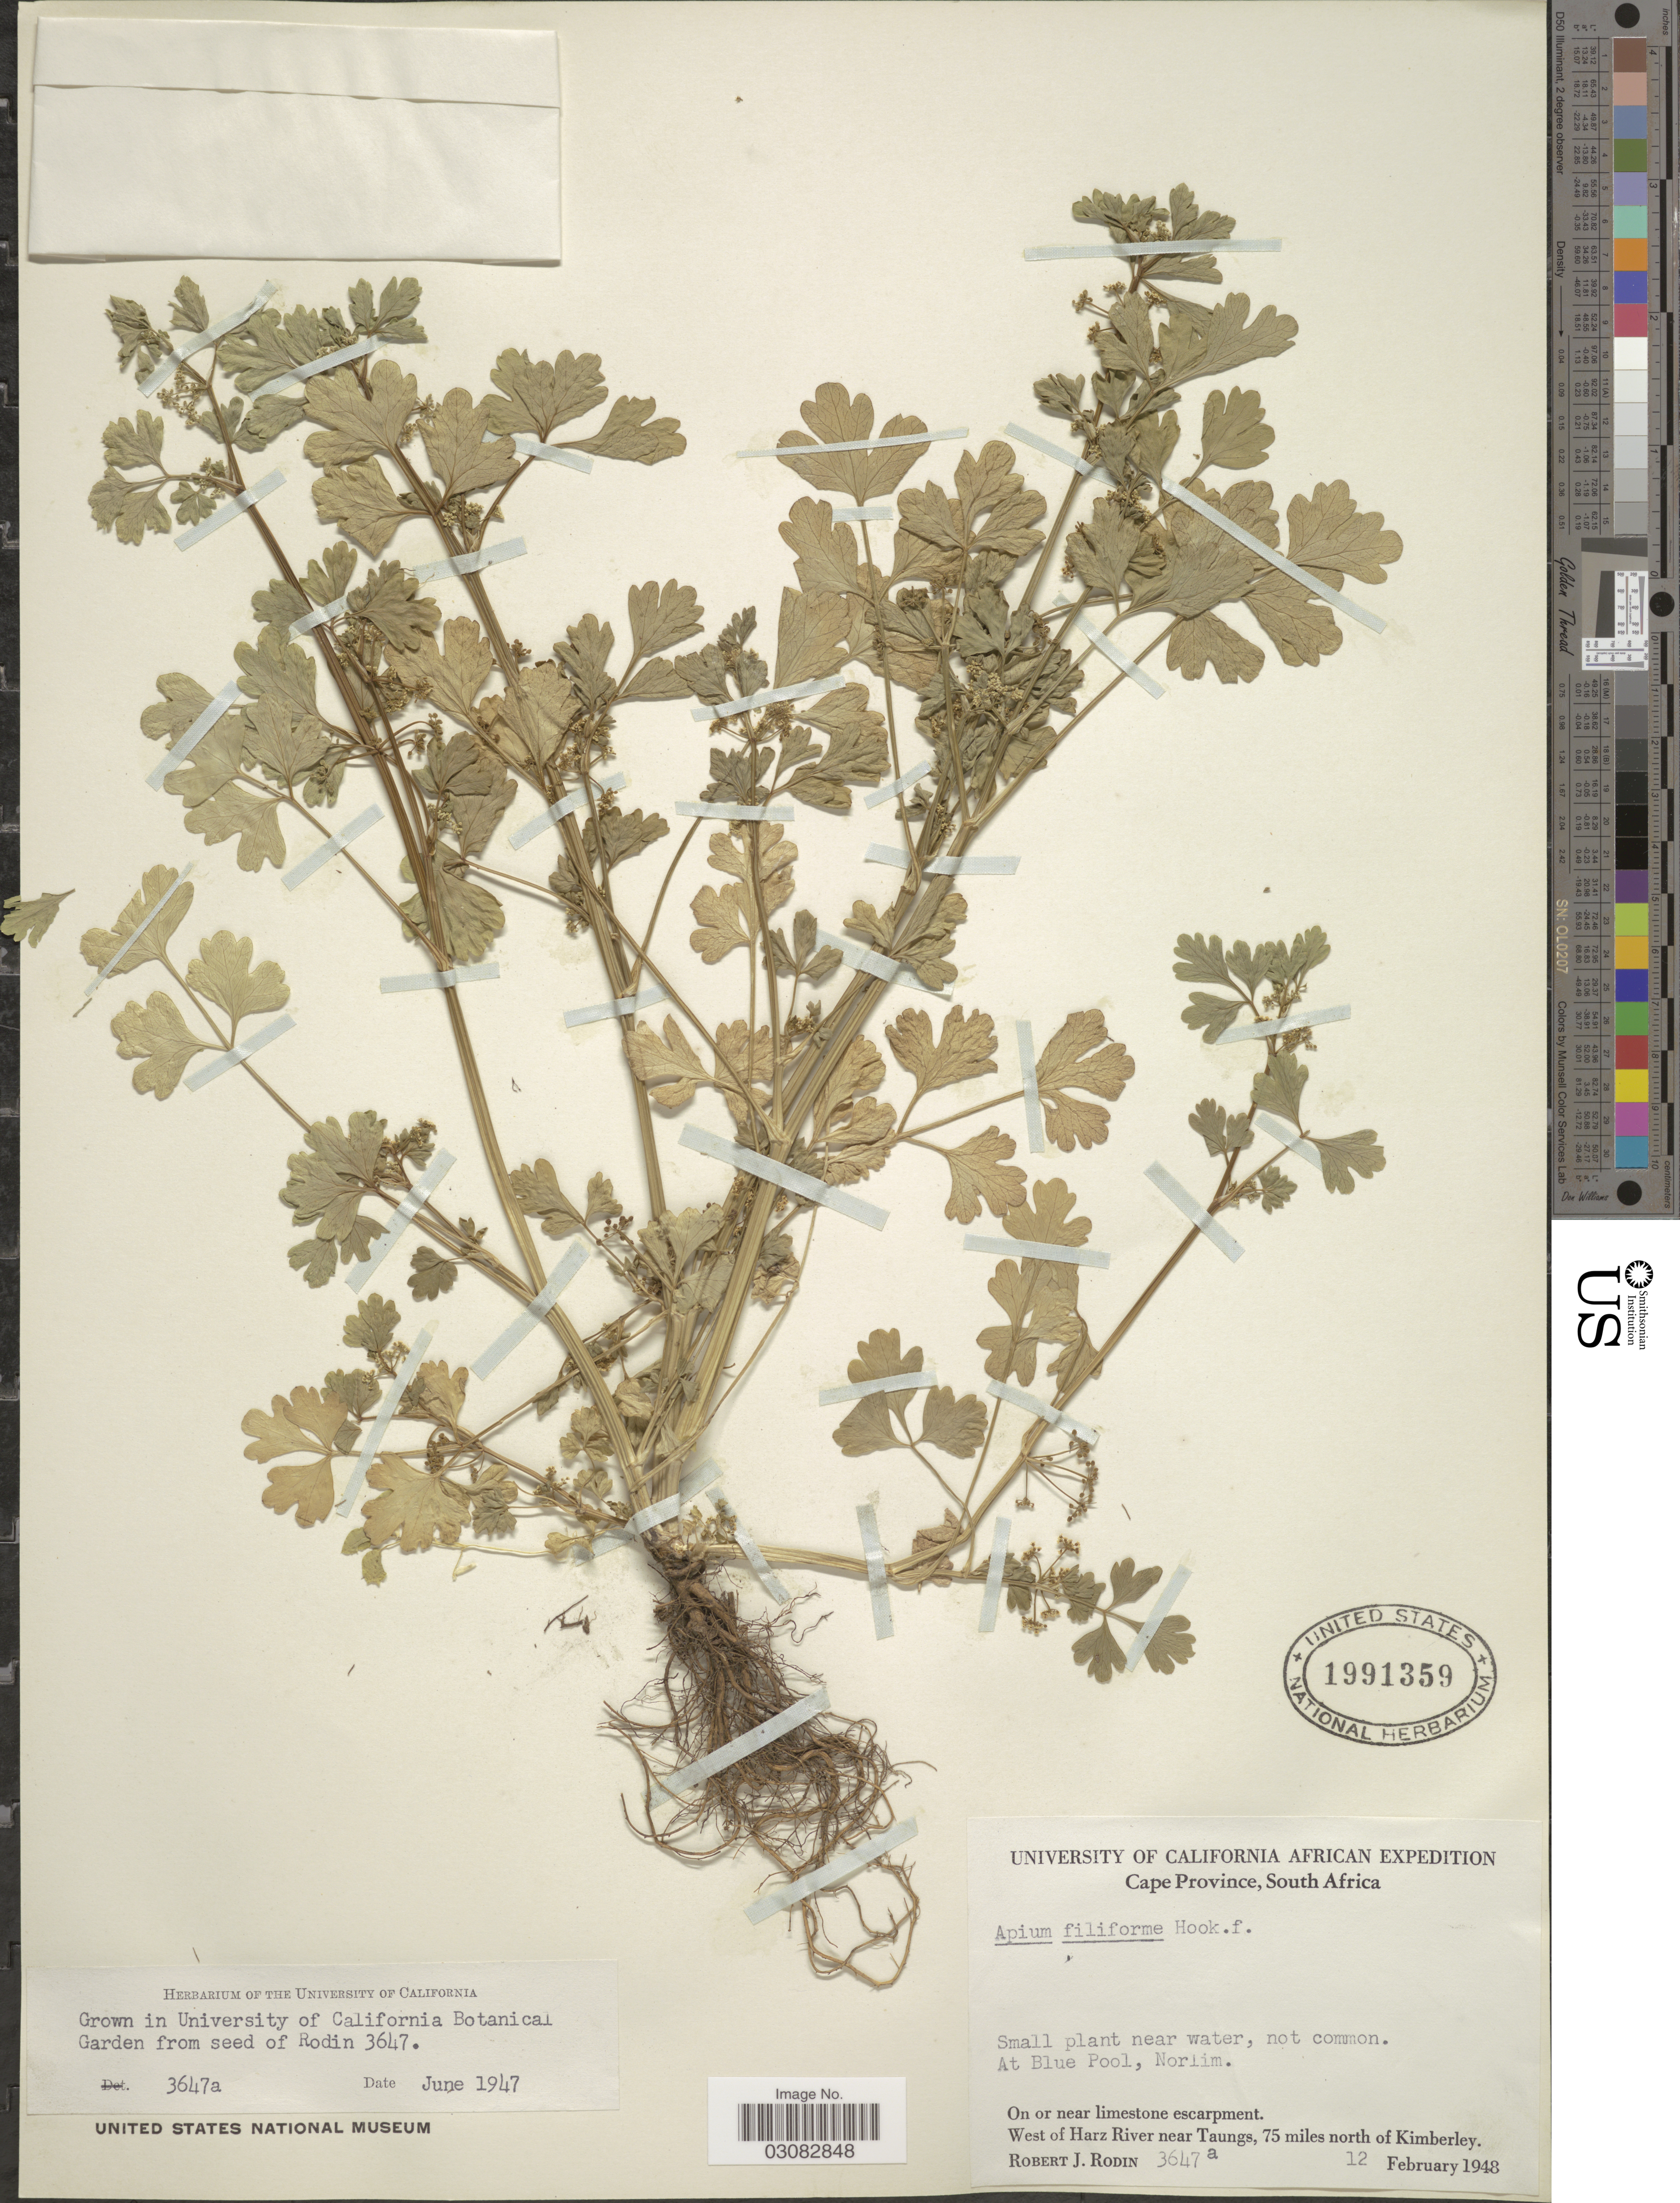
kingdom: Plantae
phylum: Tracheophyta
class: Magnoliopsida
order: Apiales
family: Apiaceae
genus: Apium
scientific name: Apium prostratum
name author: Labill. ex Vent.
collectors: R. J. Rodin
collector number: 3647a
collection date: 1948-02-12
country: South Africa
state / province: Northern Cape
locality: At Blue Pool, Norlim. On or near limestone escarpment. West of Harz River near Taungs, 75 miles north of Kimberley.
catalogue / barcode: US 1991359